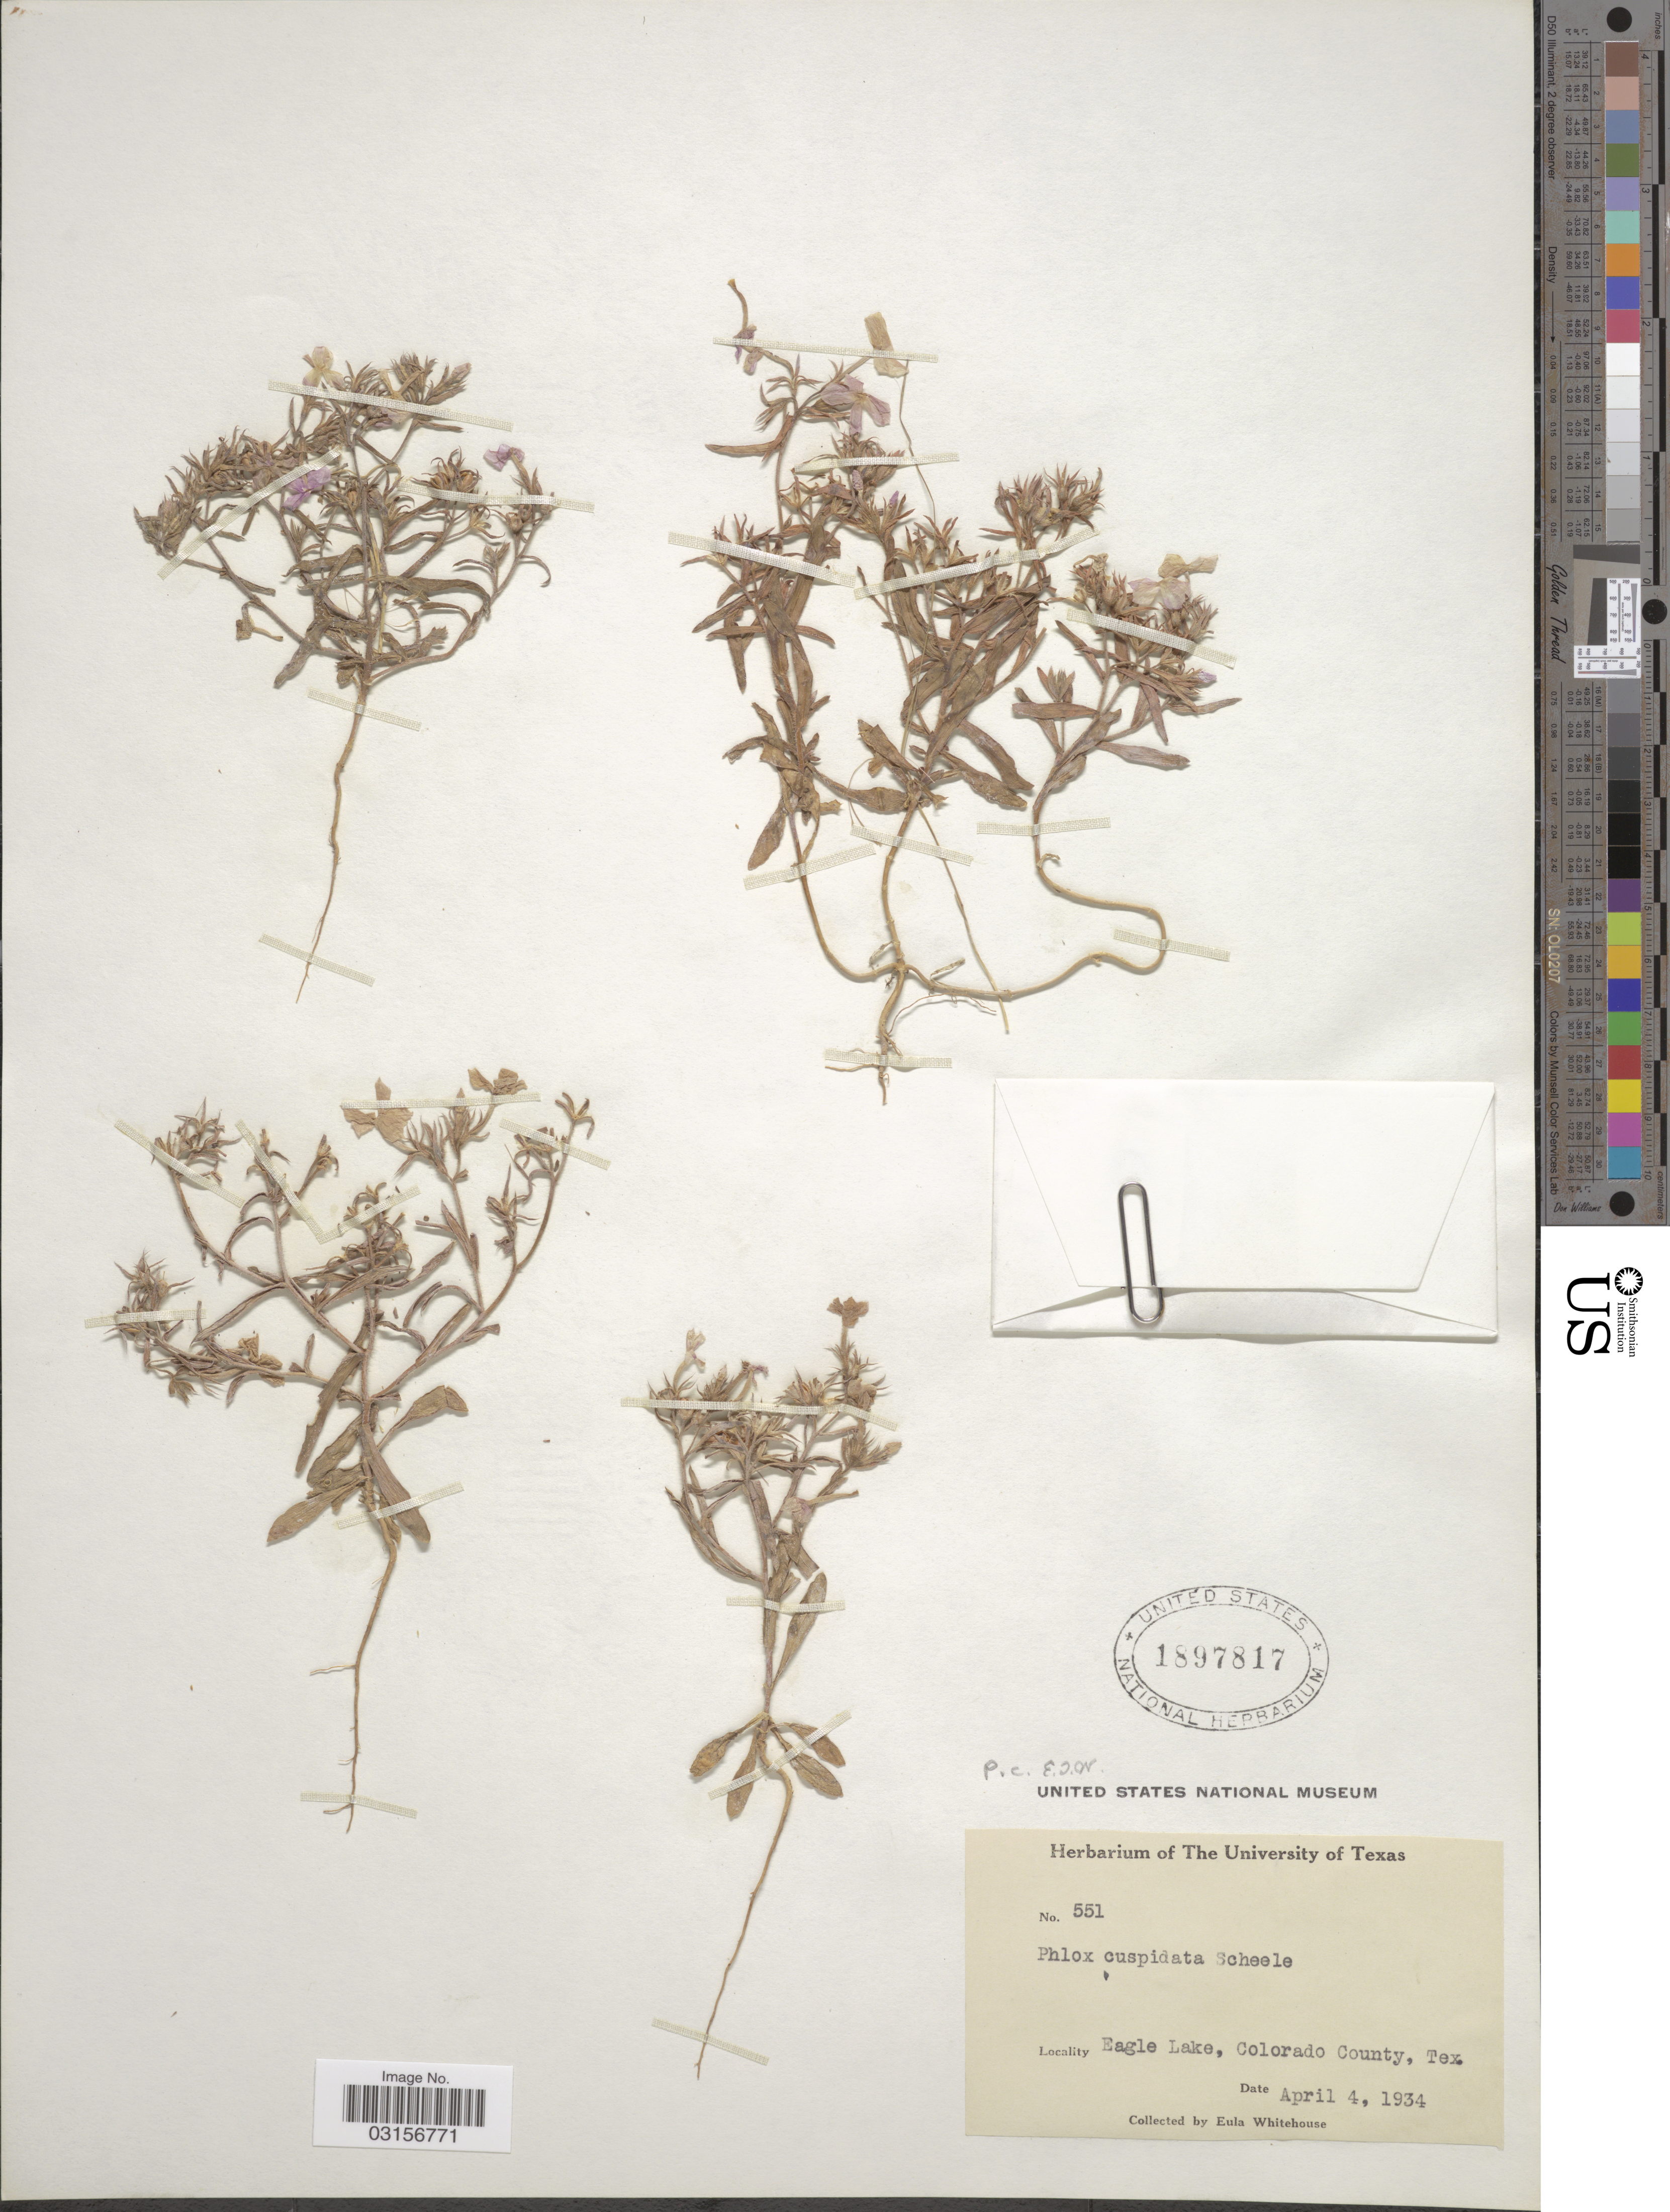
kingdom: Plantae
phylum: Tracheophyta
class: Magnoliopsida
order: Ericales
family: Polemoniaceae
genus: Phlox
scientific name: Phlox cuspidata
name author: Scheele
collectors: E. Whitehouse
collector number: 551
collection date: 1934-04-04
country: United States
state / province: Texas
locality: Eagle Lake, Colorado County, Tex.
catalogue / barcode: US 1897817